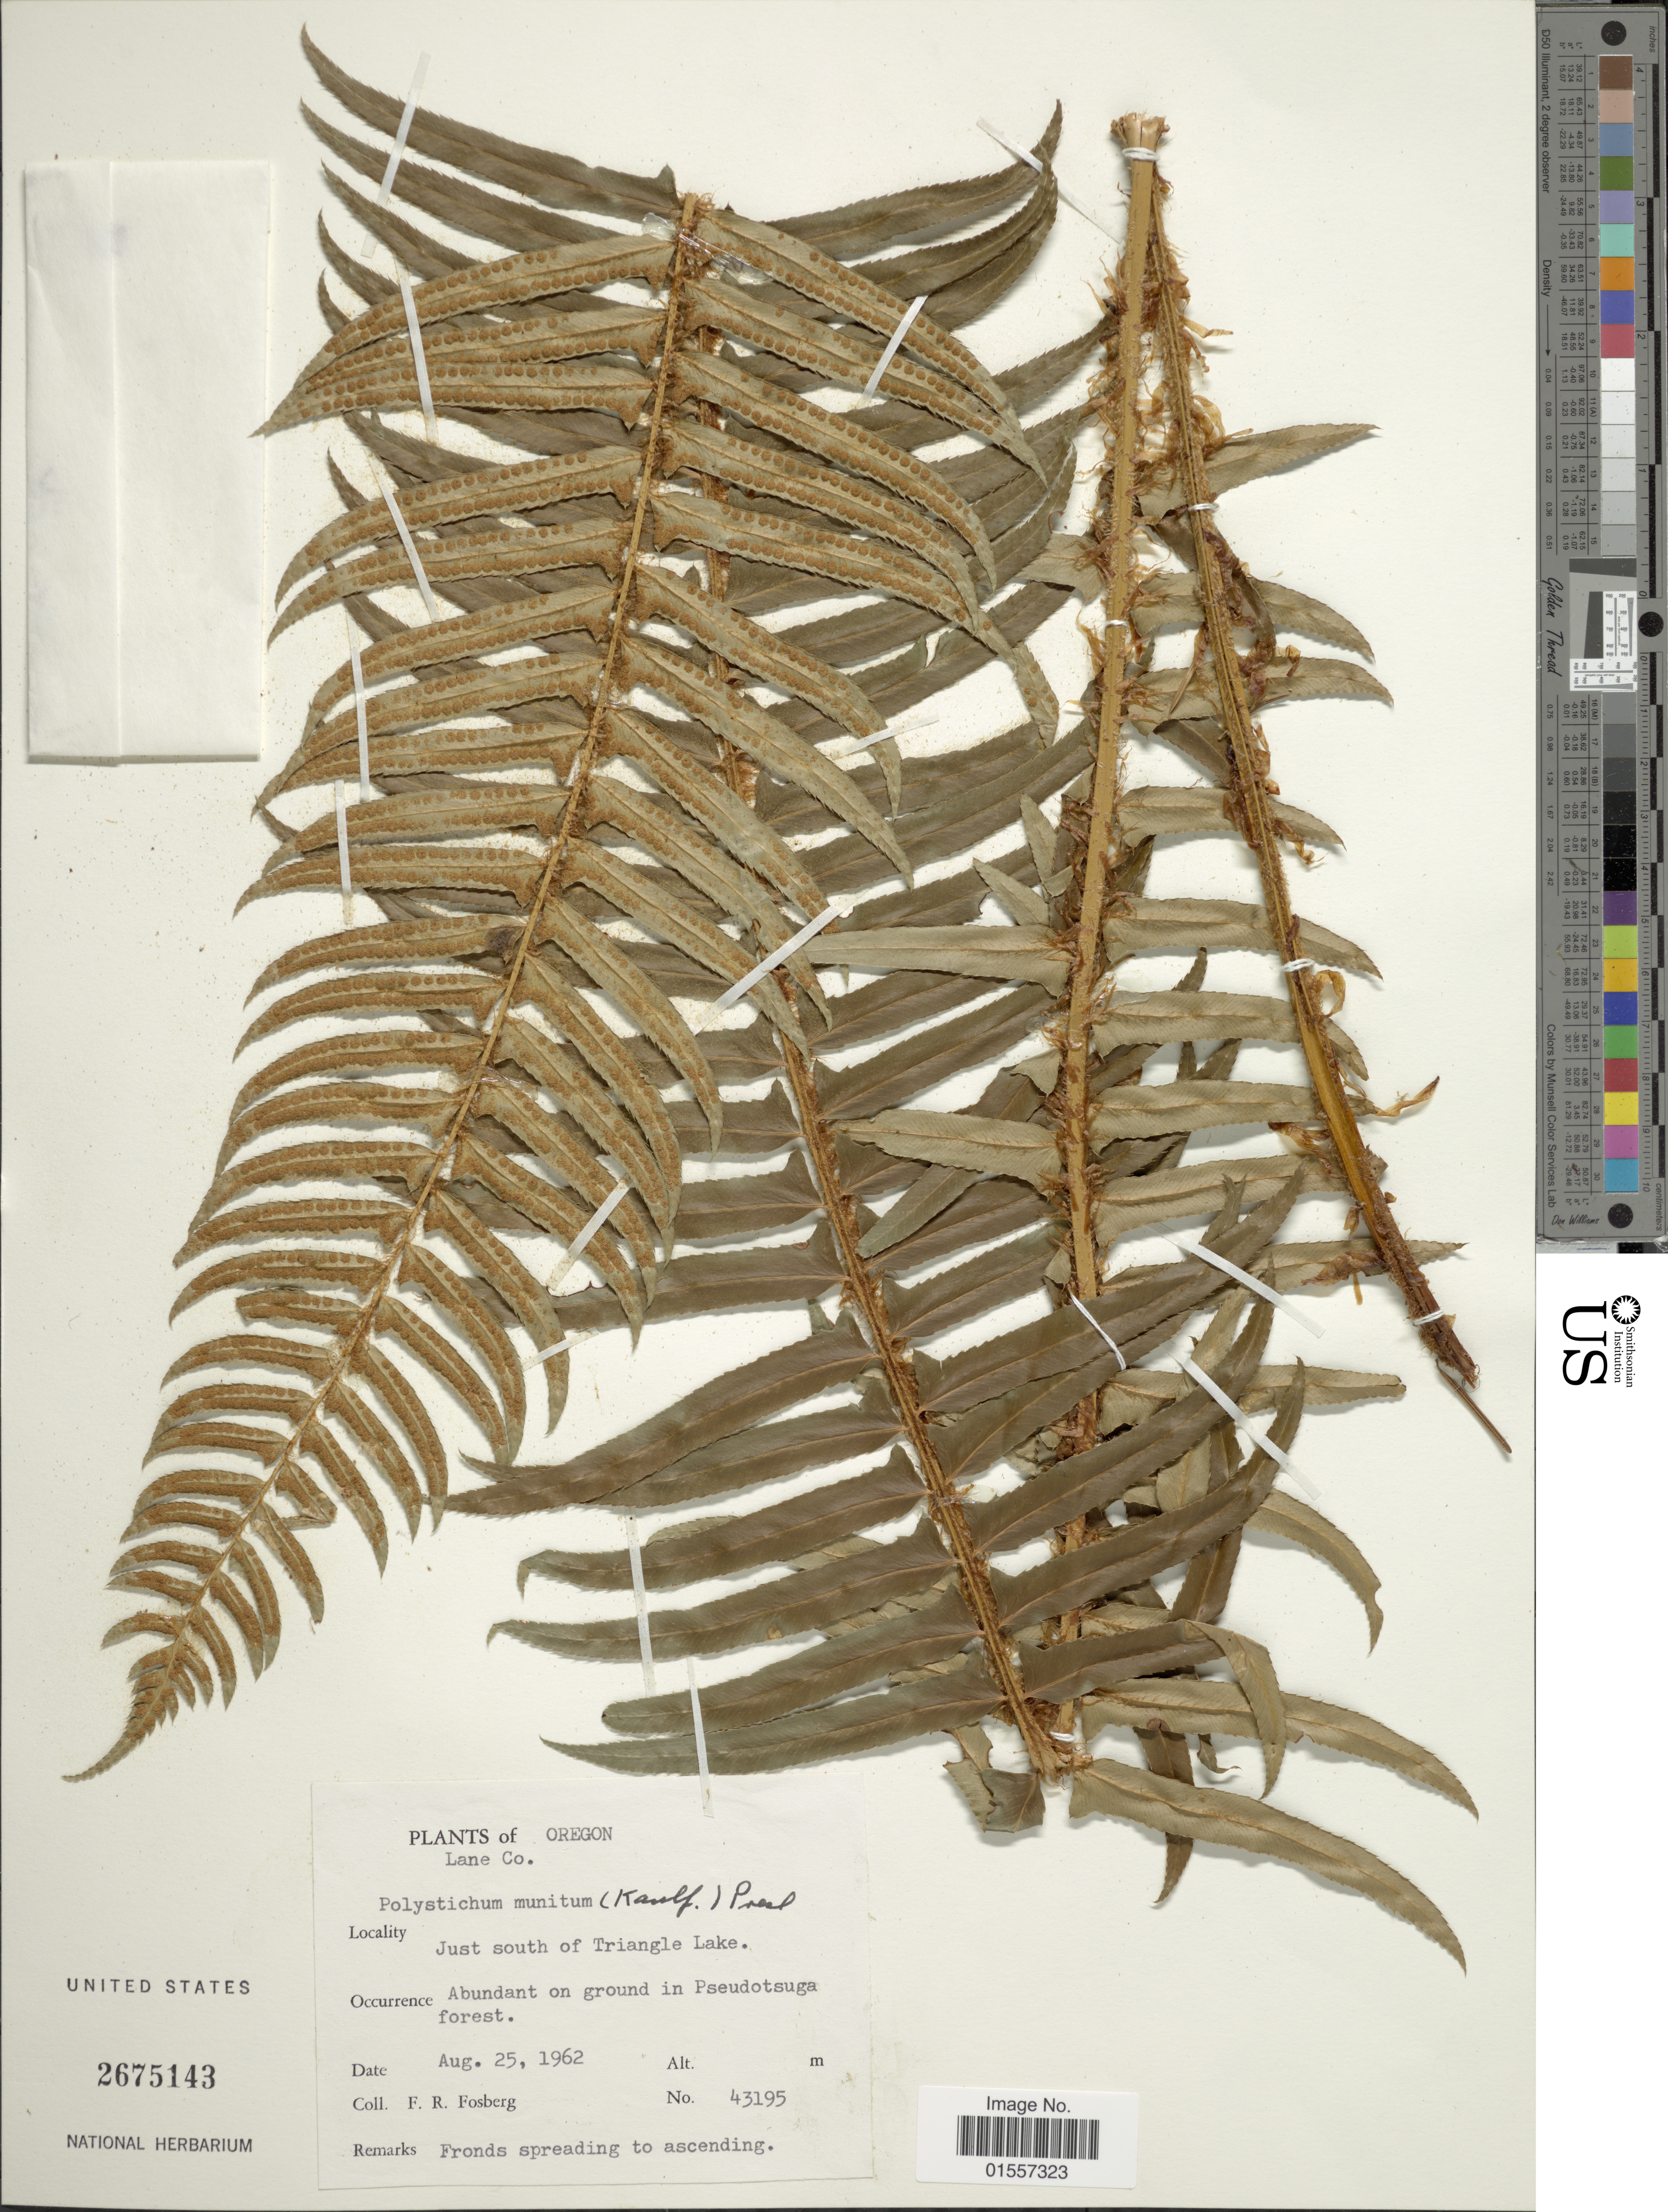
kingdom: Plantae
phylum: Tracheophyta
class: Polypodiopsida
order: Polypodiales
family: Dryopteridaceae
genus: Polystichum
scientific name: Polystichum munitum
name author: (Kaulf.) C. Presl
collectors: F. R. Fosberg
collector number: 43195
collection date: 1962-08-25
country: United States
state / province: Oregon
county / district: Lane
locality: Oregon, Lane Co., just south of Triangle Lake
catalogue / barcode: US 2675143